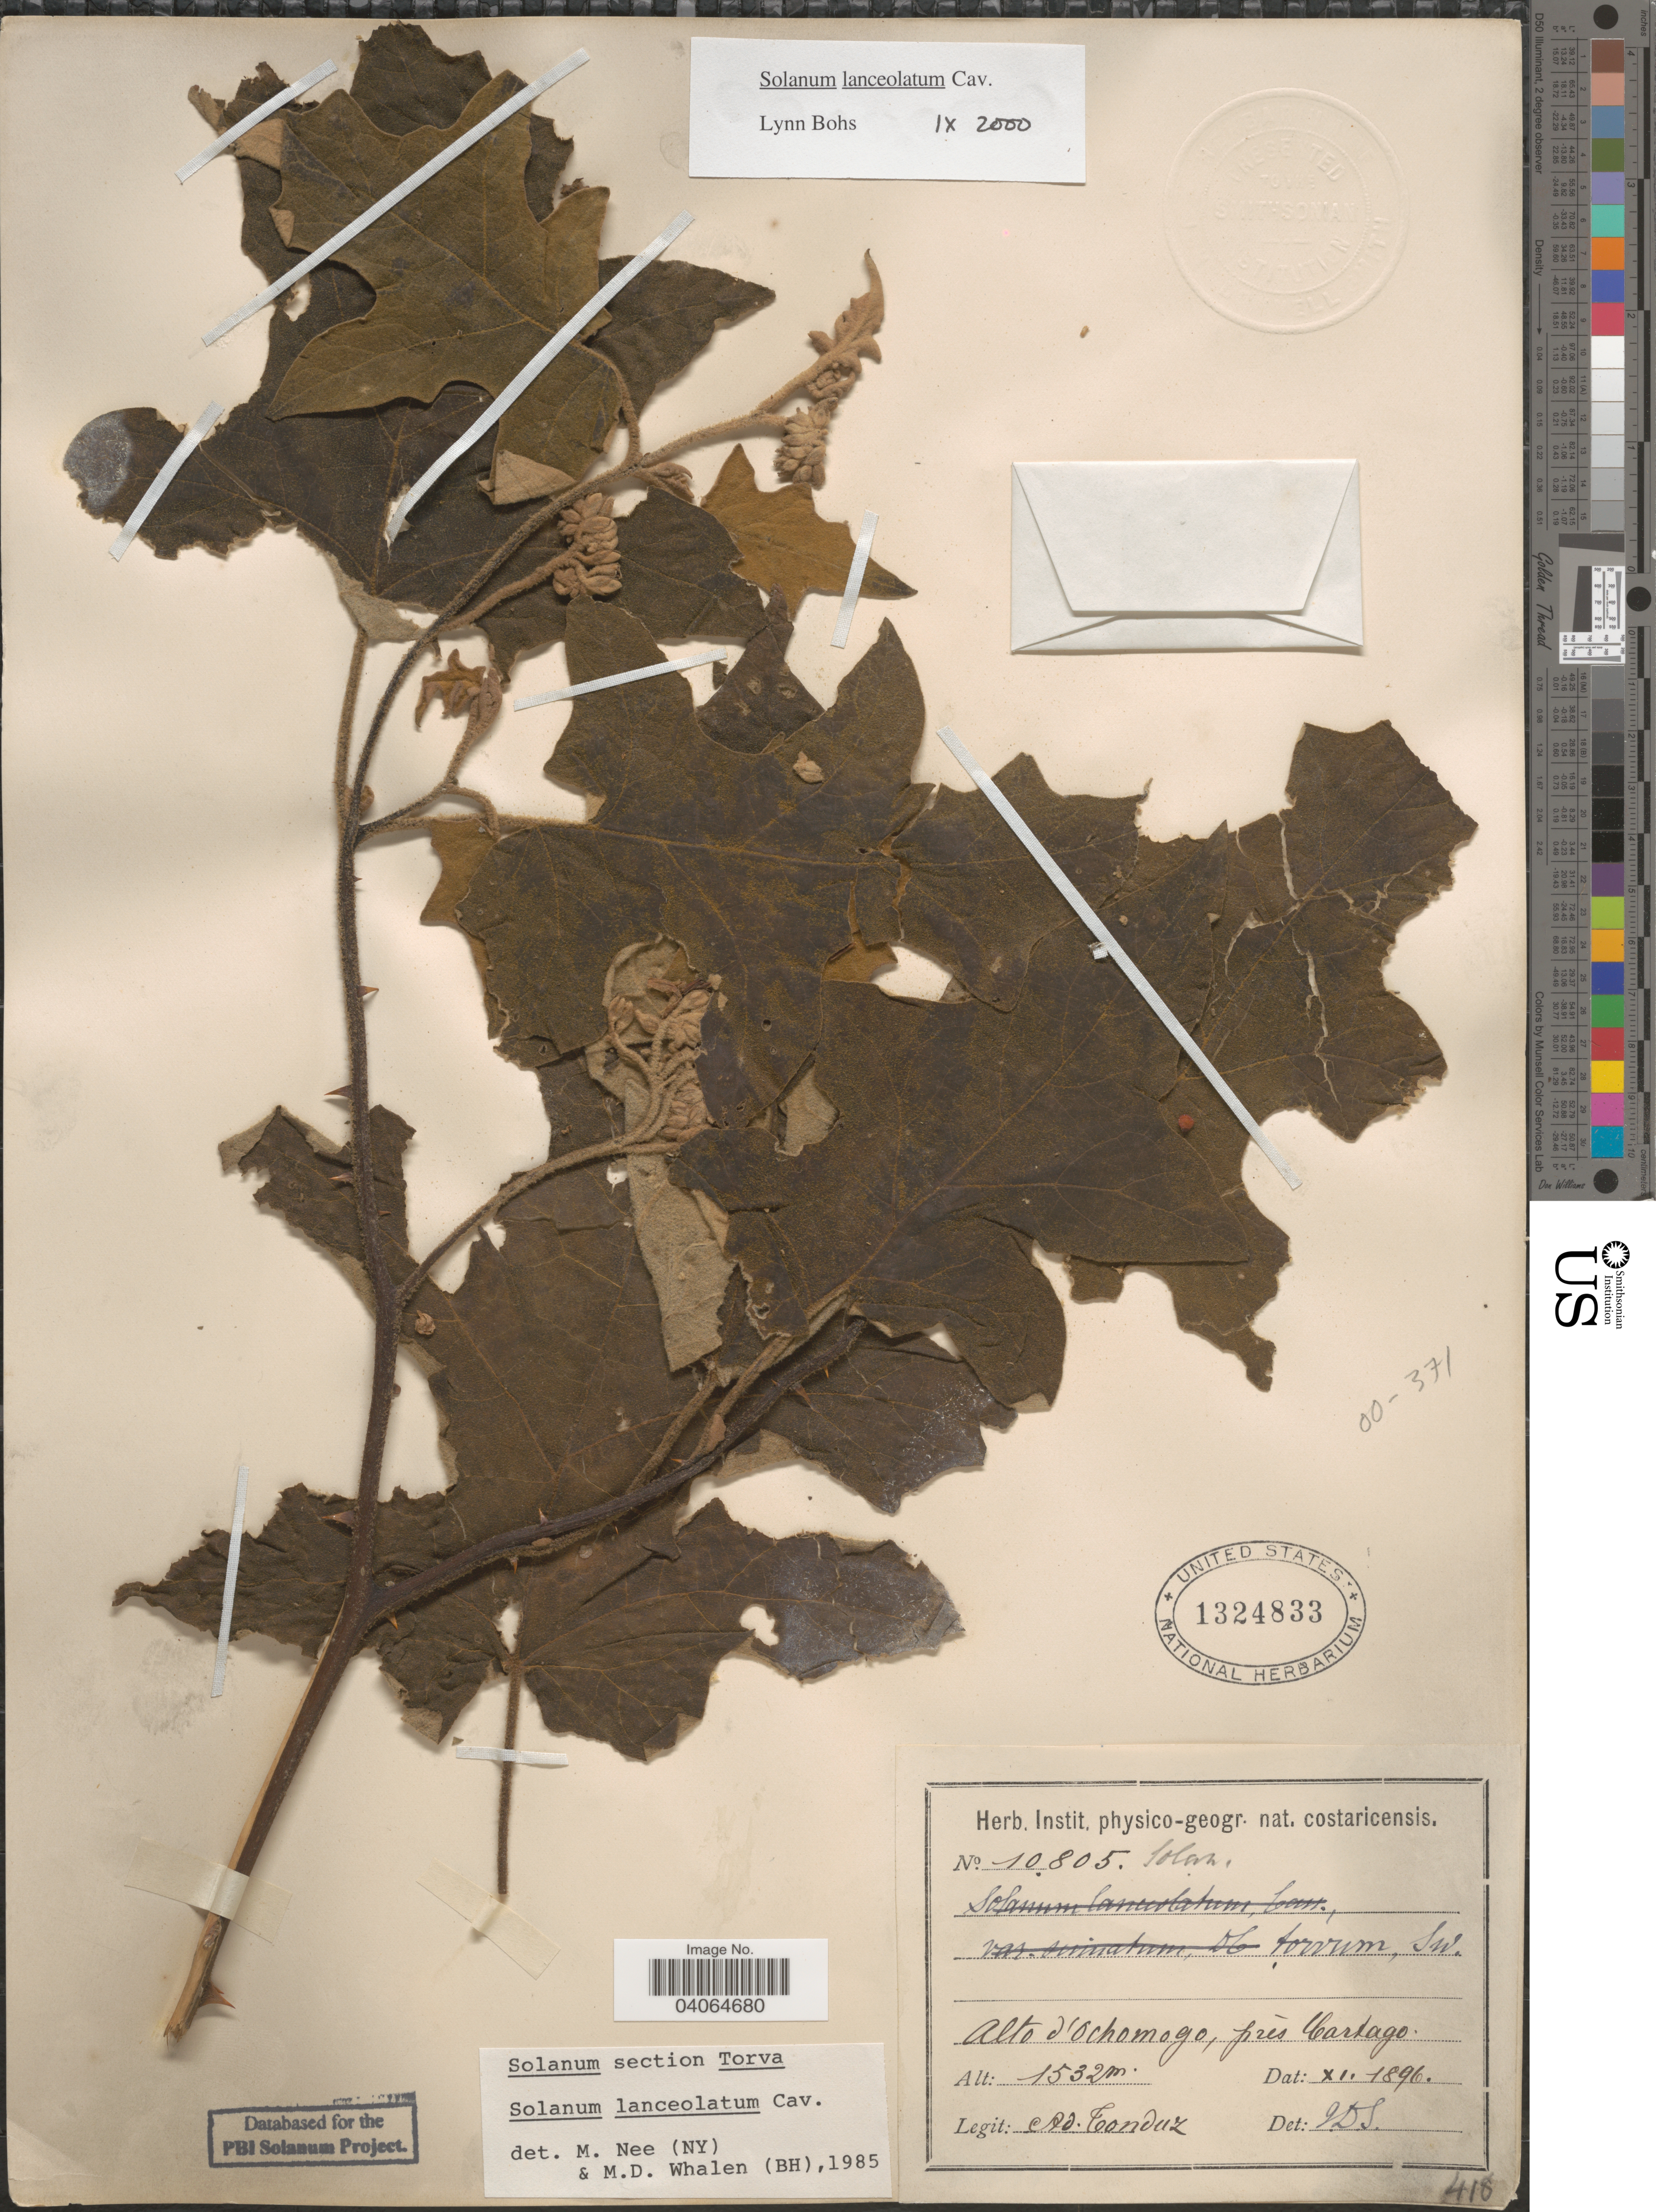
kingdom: Plantae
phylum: Tracheophyta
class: Magnoliopsida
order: Solanales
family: Solanaceae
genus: Solanum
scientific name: Solanum lanceolatum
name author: Berthault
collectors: A. Tonduz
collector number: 10805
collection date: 1896-11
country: Costa Rica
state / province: Cartago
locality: Alto d'Ochomogo, près Cartago.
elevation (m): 1532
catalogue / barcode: US 1324833